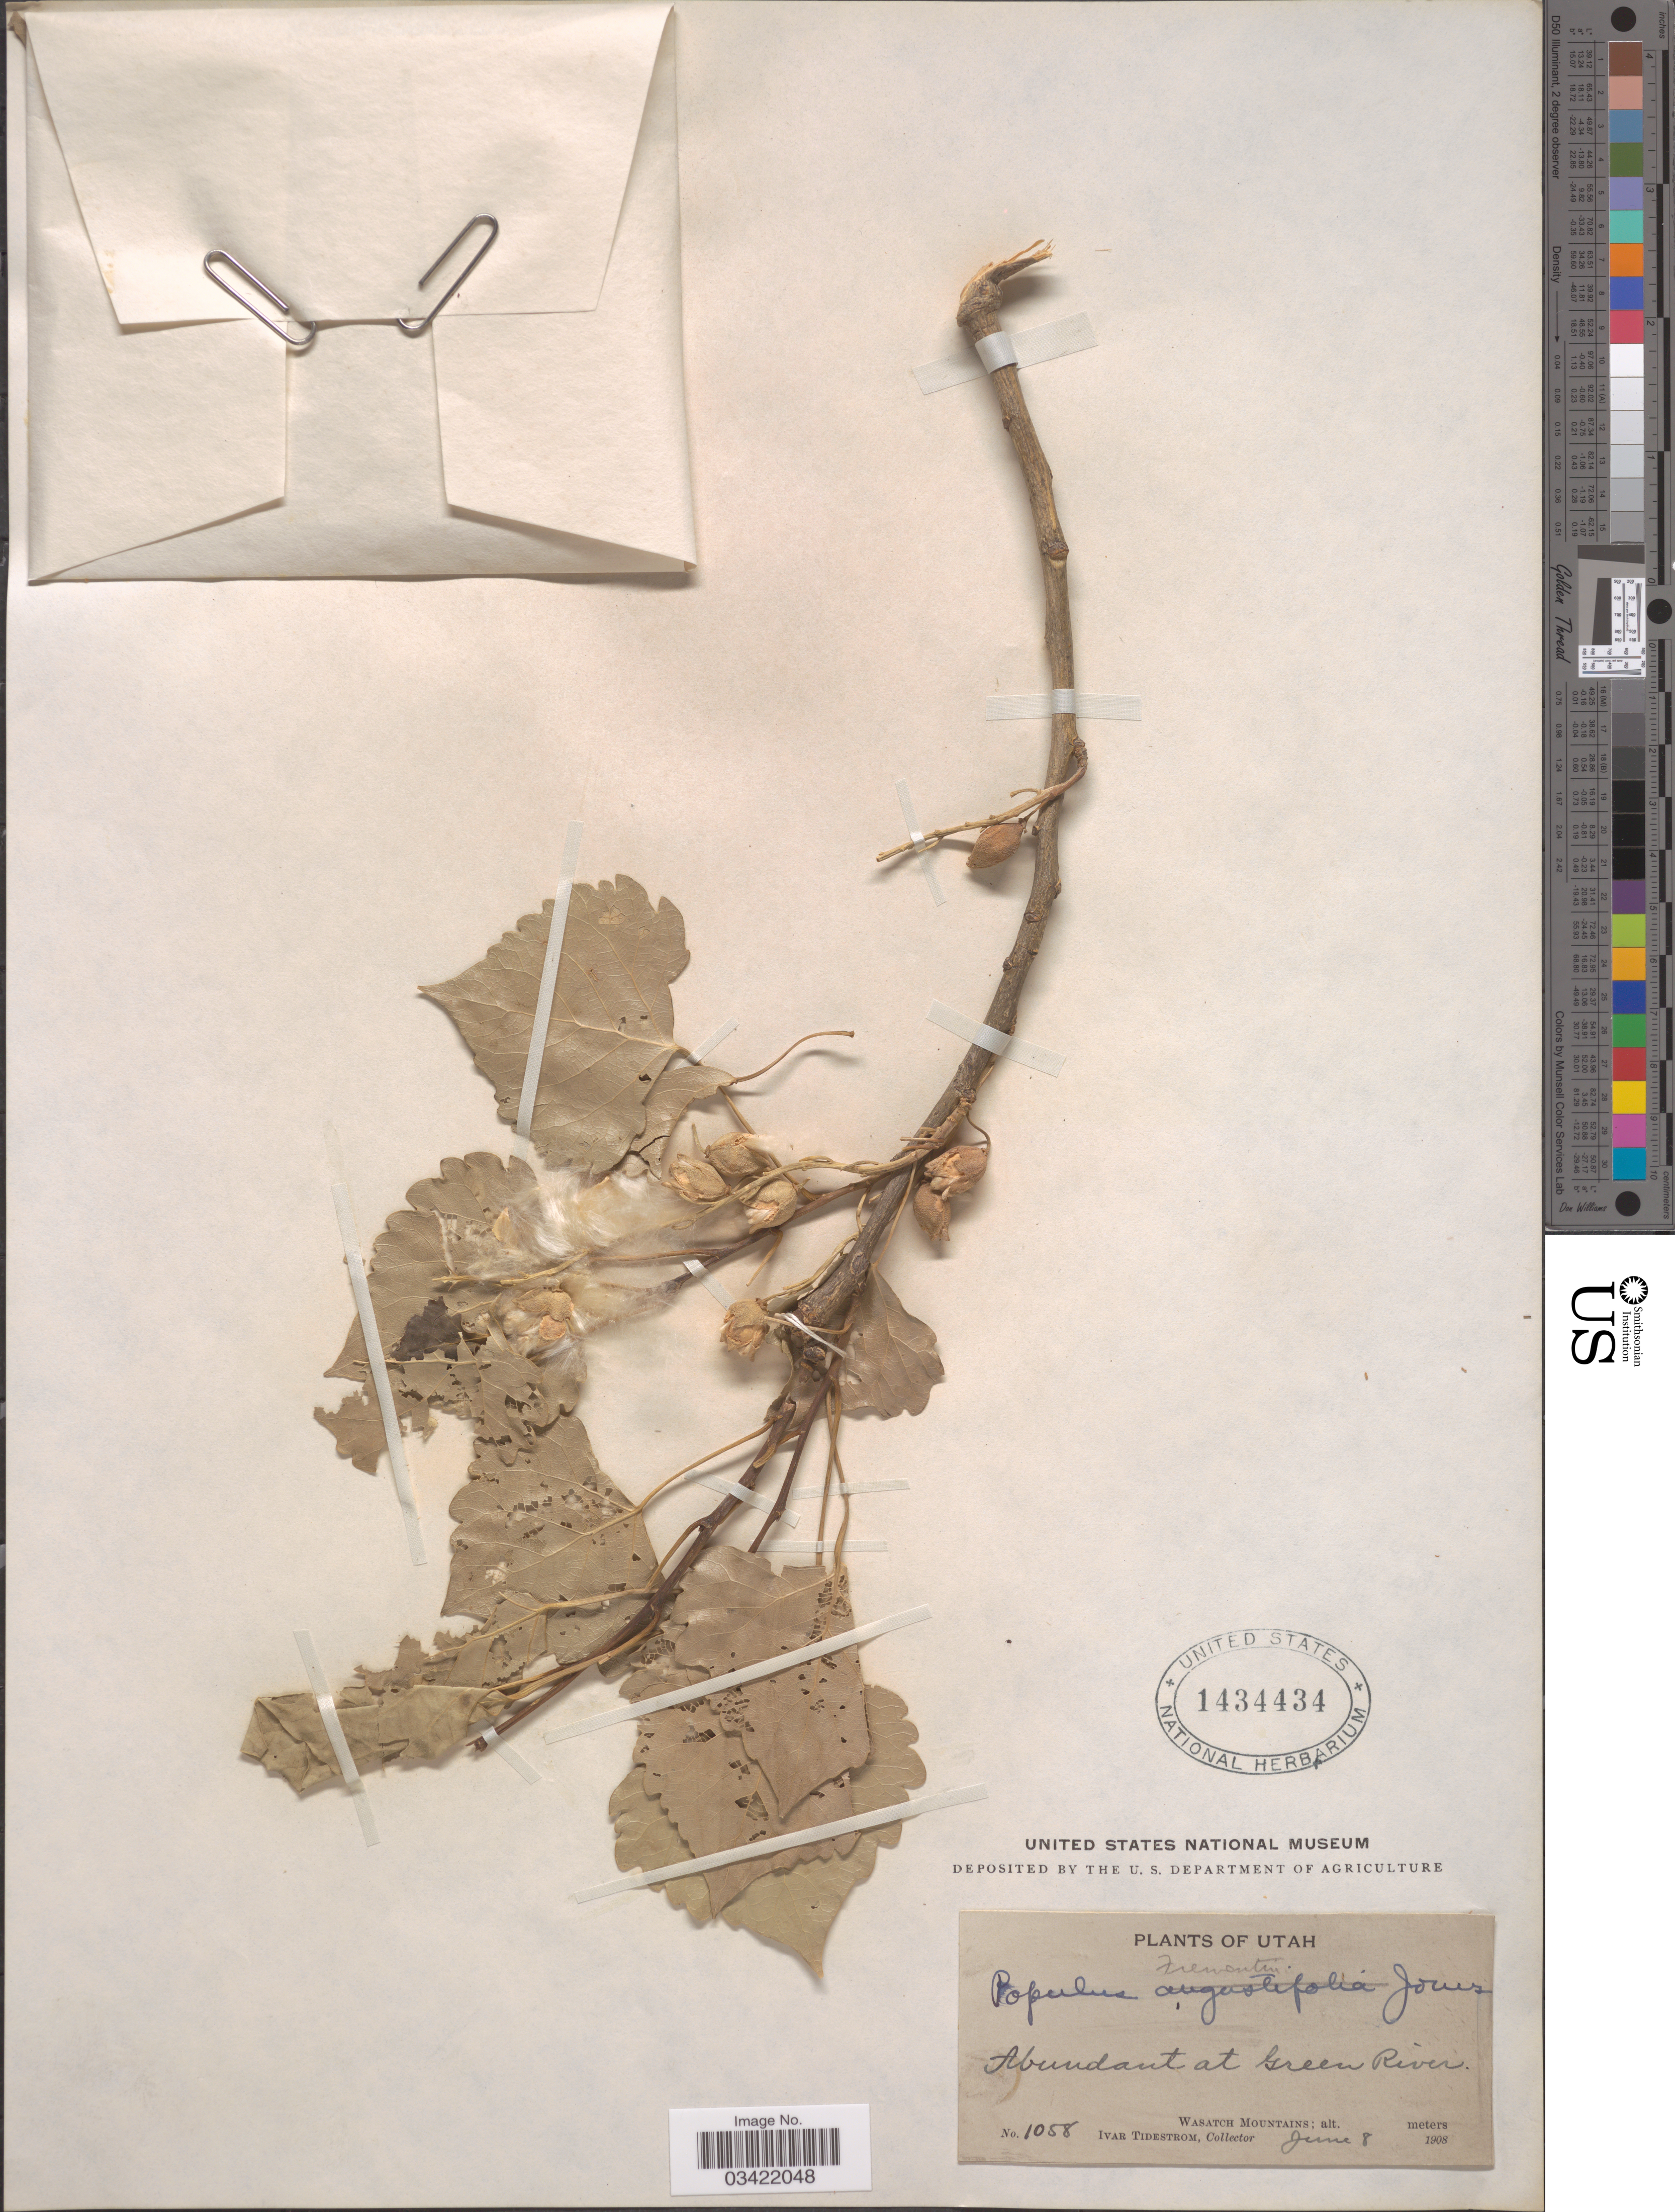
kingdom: Plantae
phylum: Tracheophyta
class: Magnoliopsida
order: Malpighiales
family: Salicaceae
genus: Populus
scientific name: Populus deltoides subsp. wislizeni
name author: (S. Watson) Eckenw.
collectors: I. F. Tidestrom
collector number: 1058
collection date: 1908-06-08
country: United States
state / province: Utah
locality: At Green River. Wasatch Mountains.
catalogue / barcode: US 1434434